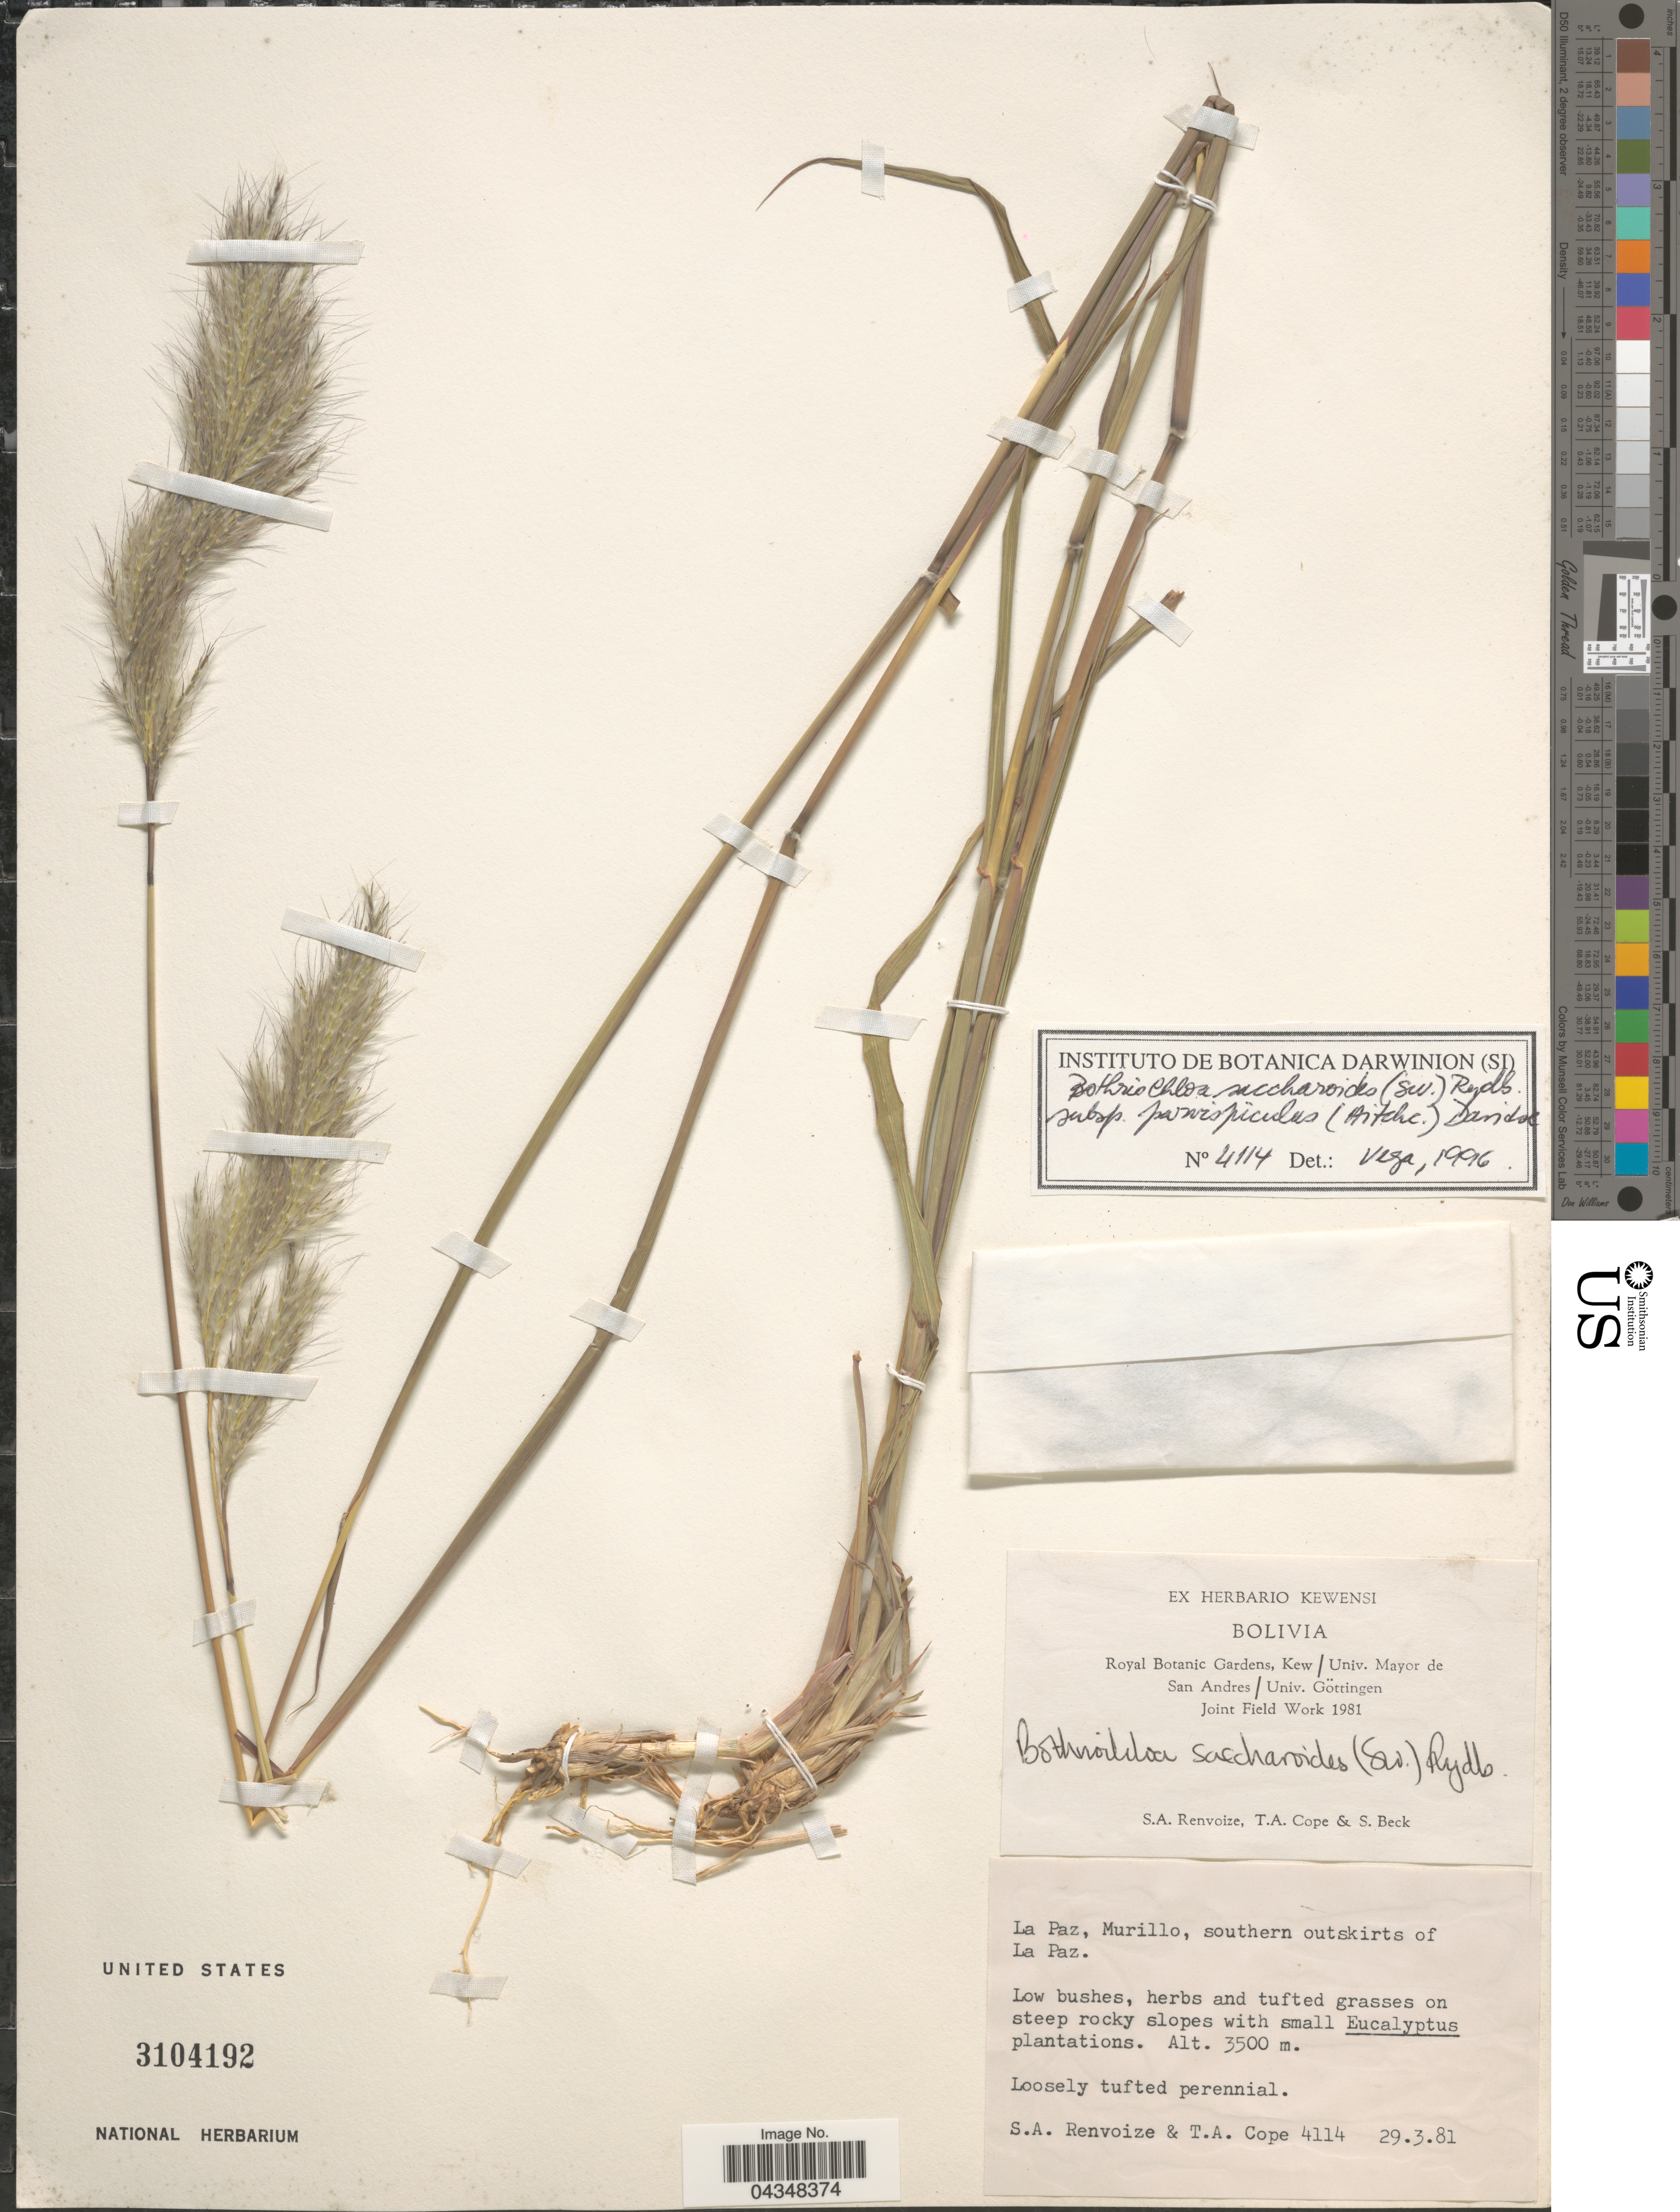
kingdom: Plantae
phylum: Tracheophyta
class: Liliopsida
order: Poales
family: Poaceae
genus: Bothriochloa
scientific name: Bothriochloa saccharoides var. parvispicula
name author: (Hitchc.) Tovar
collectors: S. A. Renvoize, T. A. Cope & S. G. Beck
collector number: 4114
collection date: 1981-03-29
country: Bolivia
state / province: La Paz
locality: Murillo, southern outskirts of La Paz.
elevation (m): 3500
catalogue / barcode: US 3104192